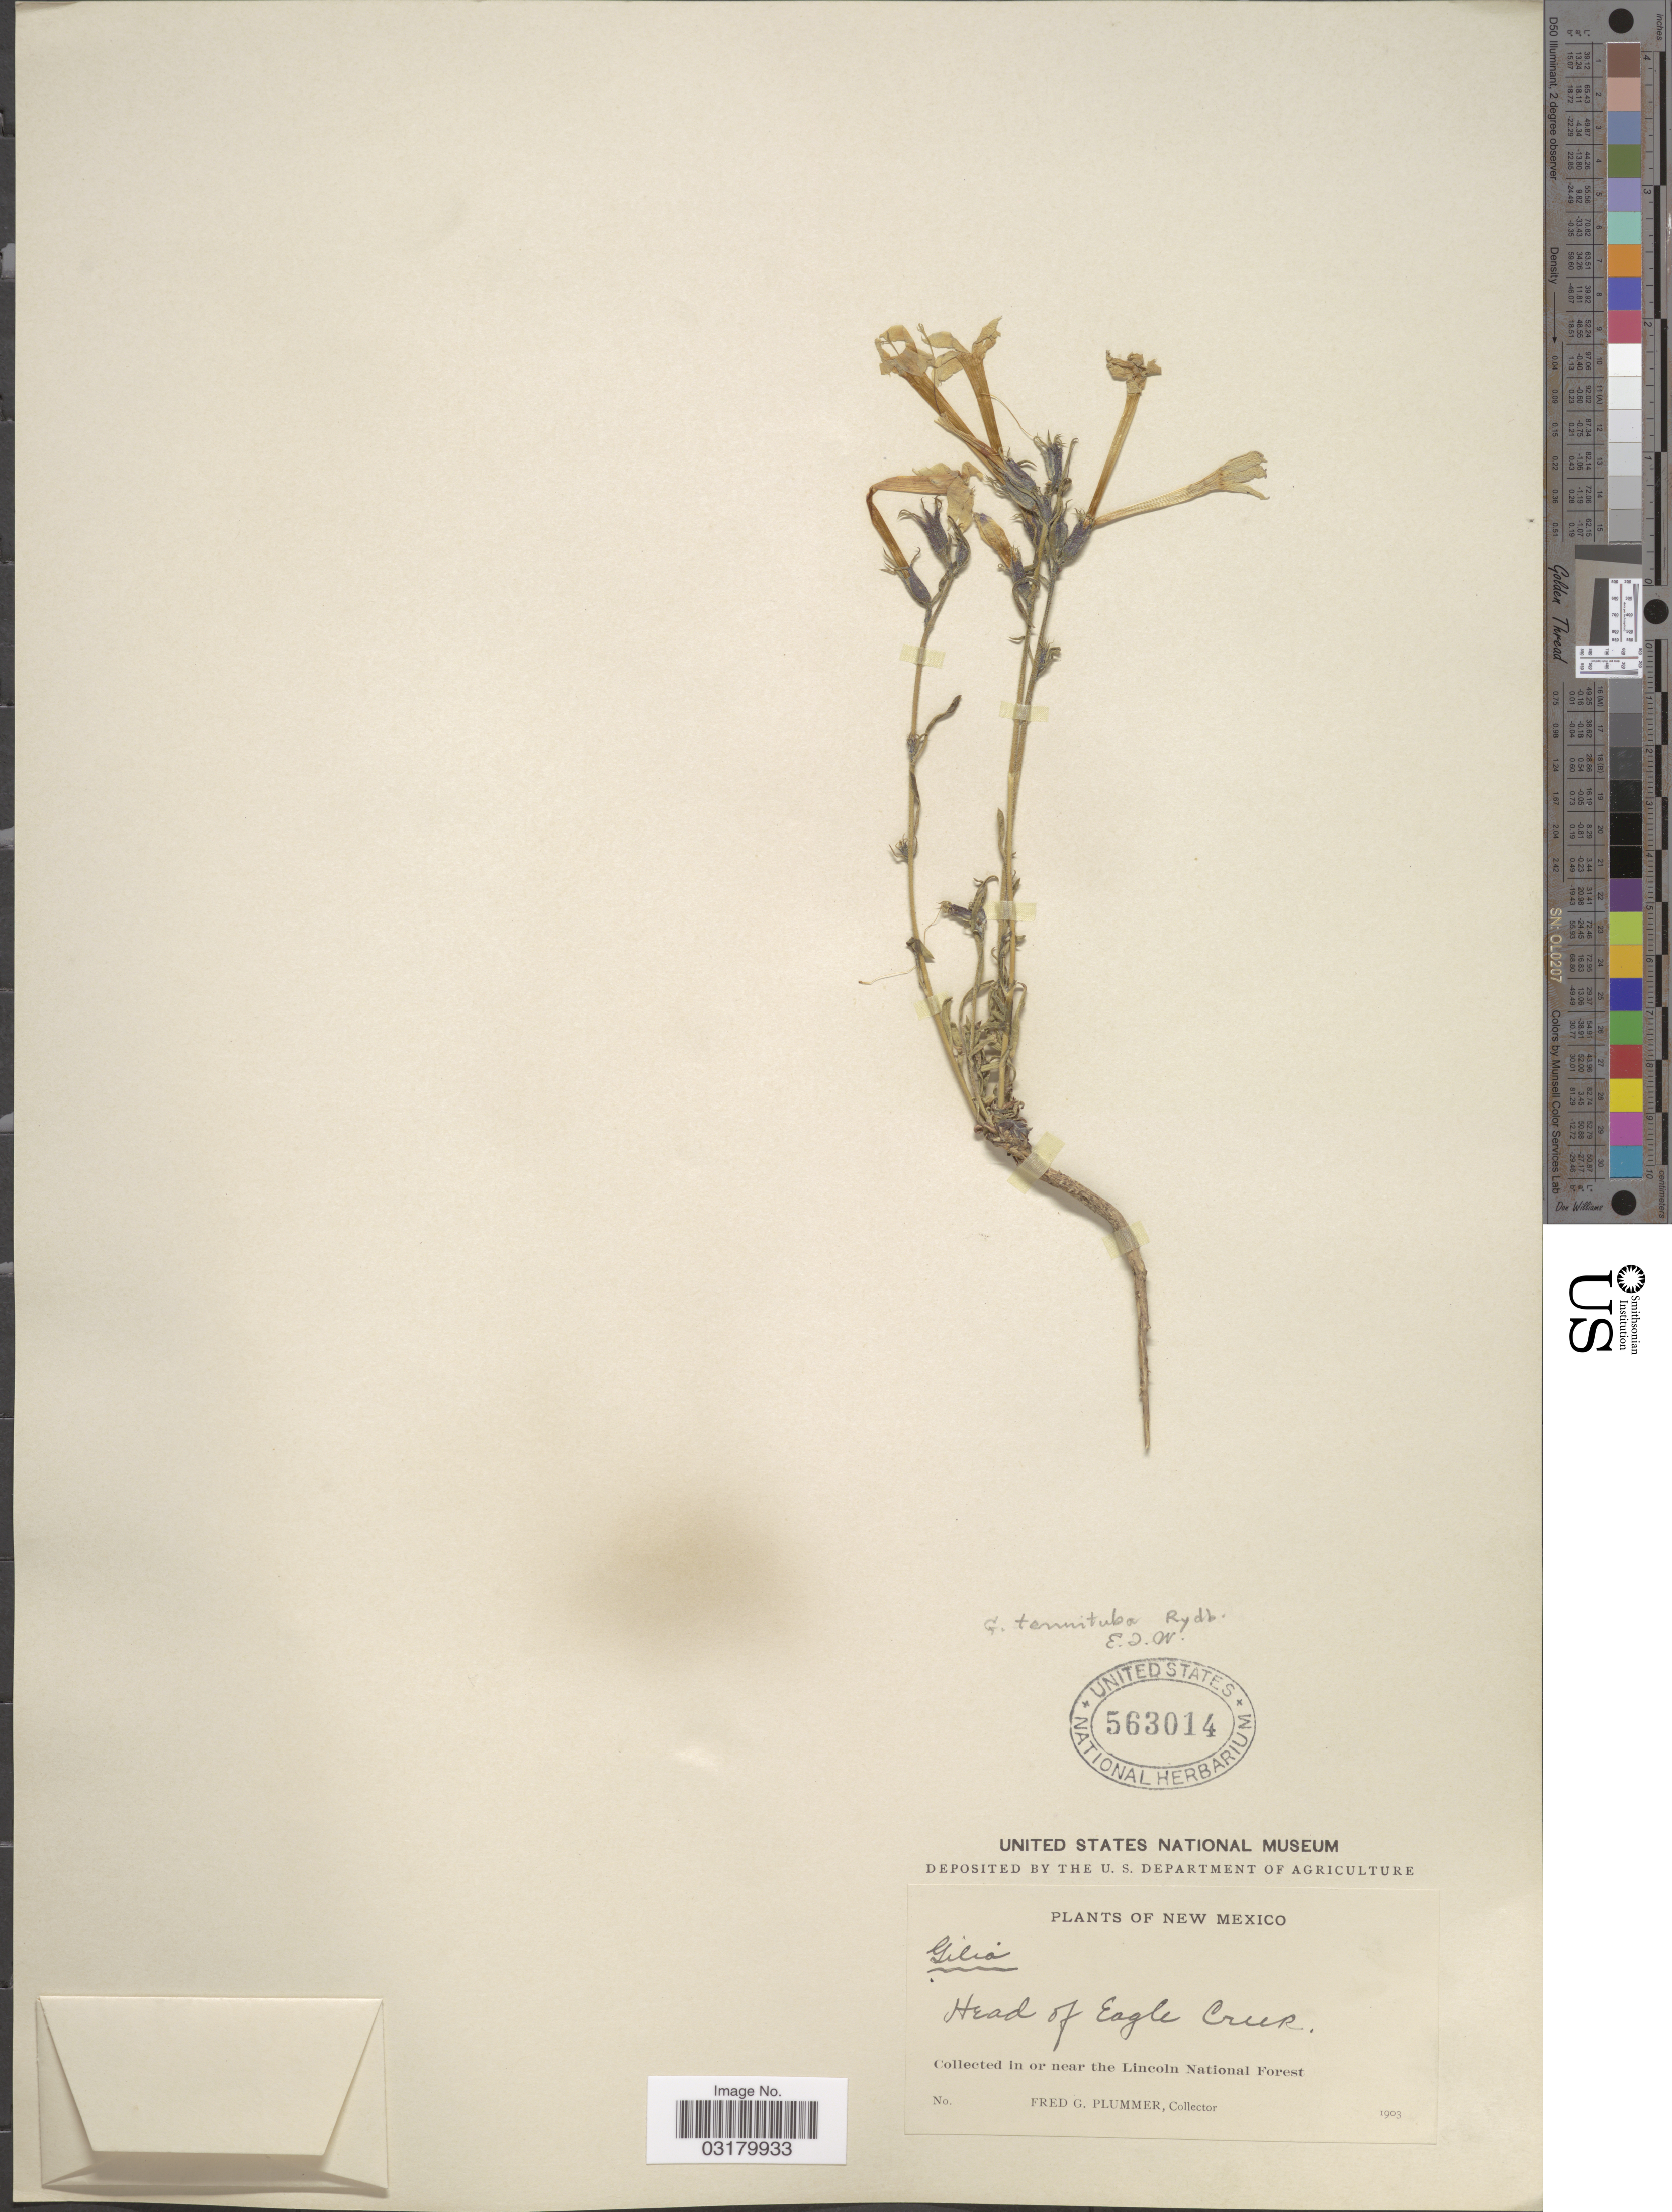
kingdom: Plantae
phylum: Tracheophyta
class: Magnoliopsida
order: Ericales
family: Polemoniaceae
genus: Ipomopsis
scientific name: Ipomopsis tenuituba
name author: (Rydb.) V.E. Grant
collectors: F. Plummer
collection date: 1903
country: United States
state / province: New Mexico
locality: Head of Eagle Creek. Collected in or near the Lincoln National Forest.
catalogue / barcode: US 563014